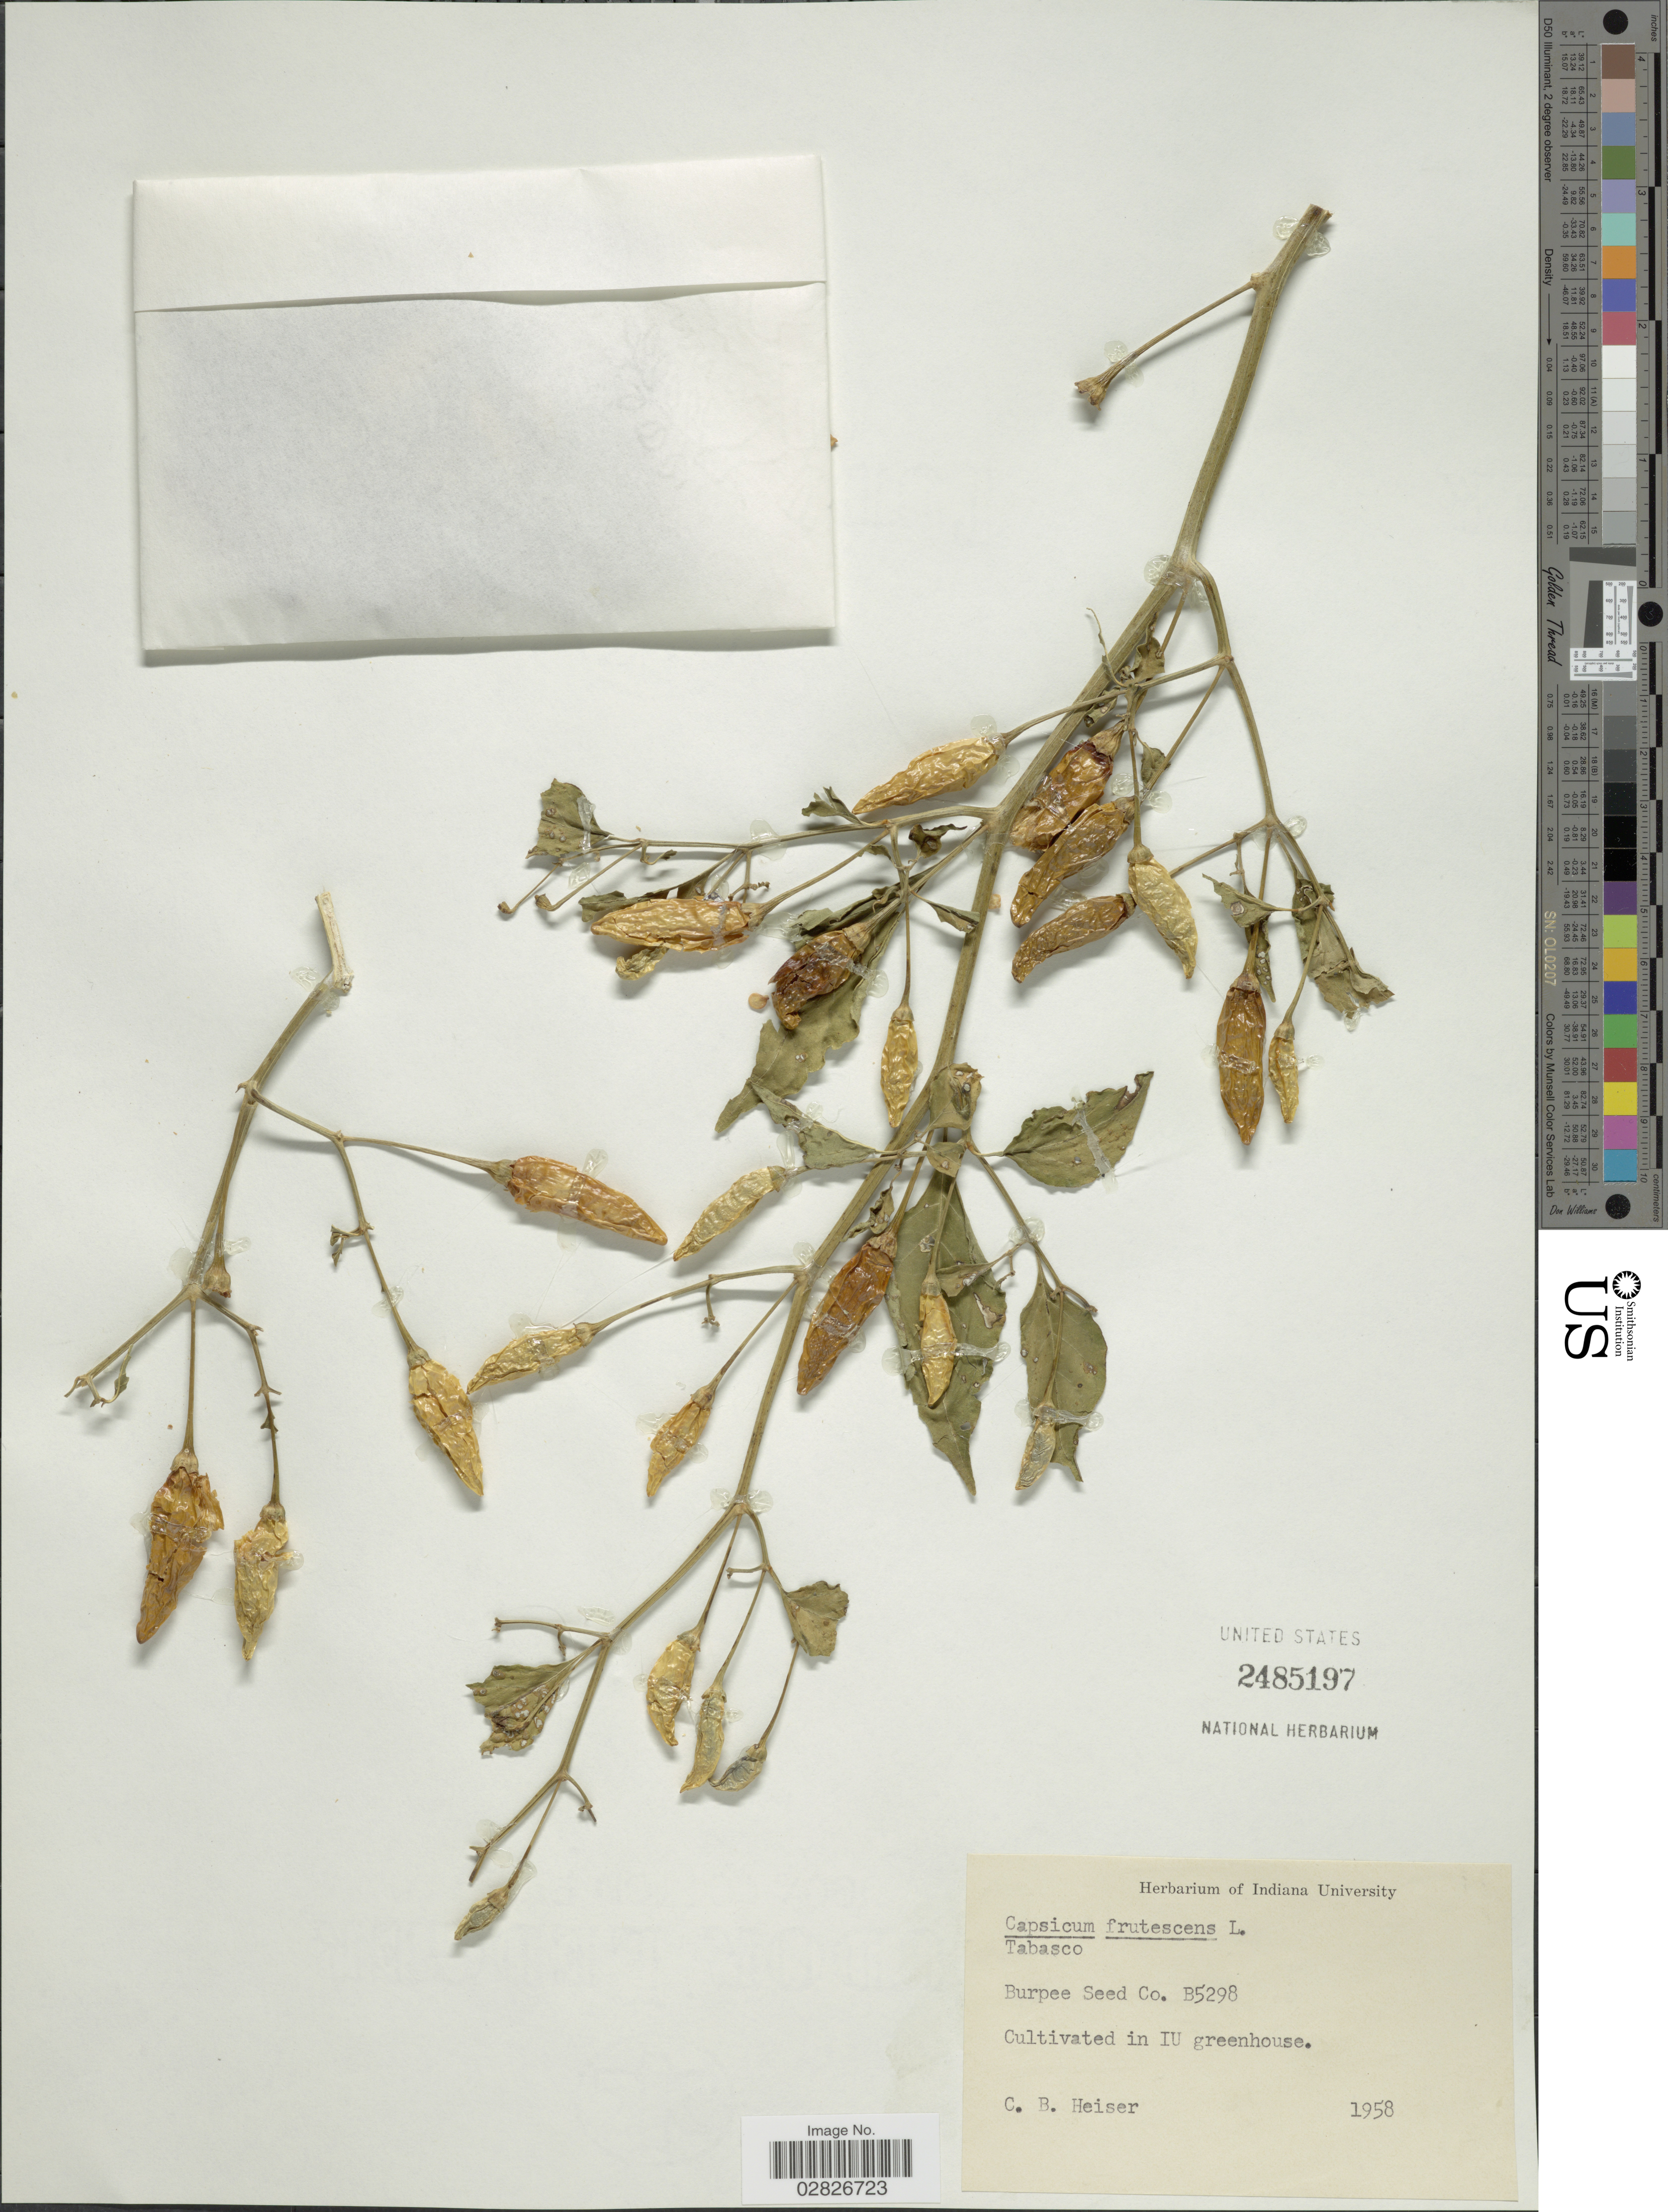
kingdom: Plantae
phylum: Tracheophyta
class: Magnoliopsida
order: Solanales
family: Solanaceae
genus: Capsicum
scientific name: Capsicum frutescens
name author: L.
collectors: C. B. Heiser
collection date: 1958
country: United States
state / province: Indiana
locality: Cultivated in IU greenhouse.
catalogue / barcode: US 2485197